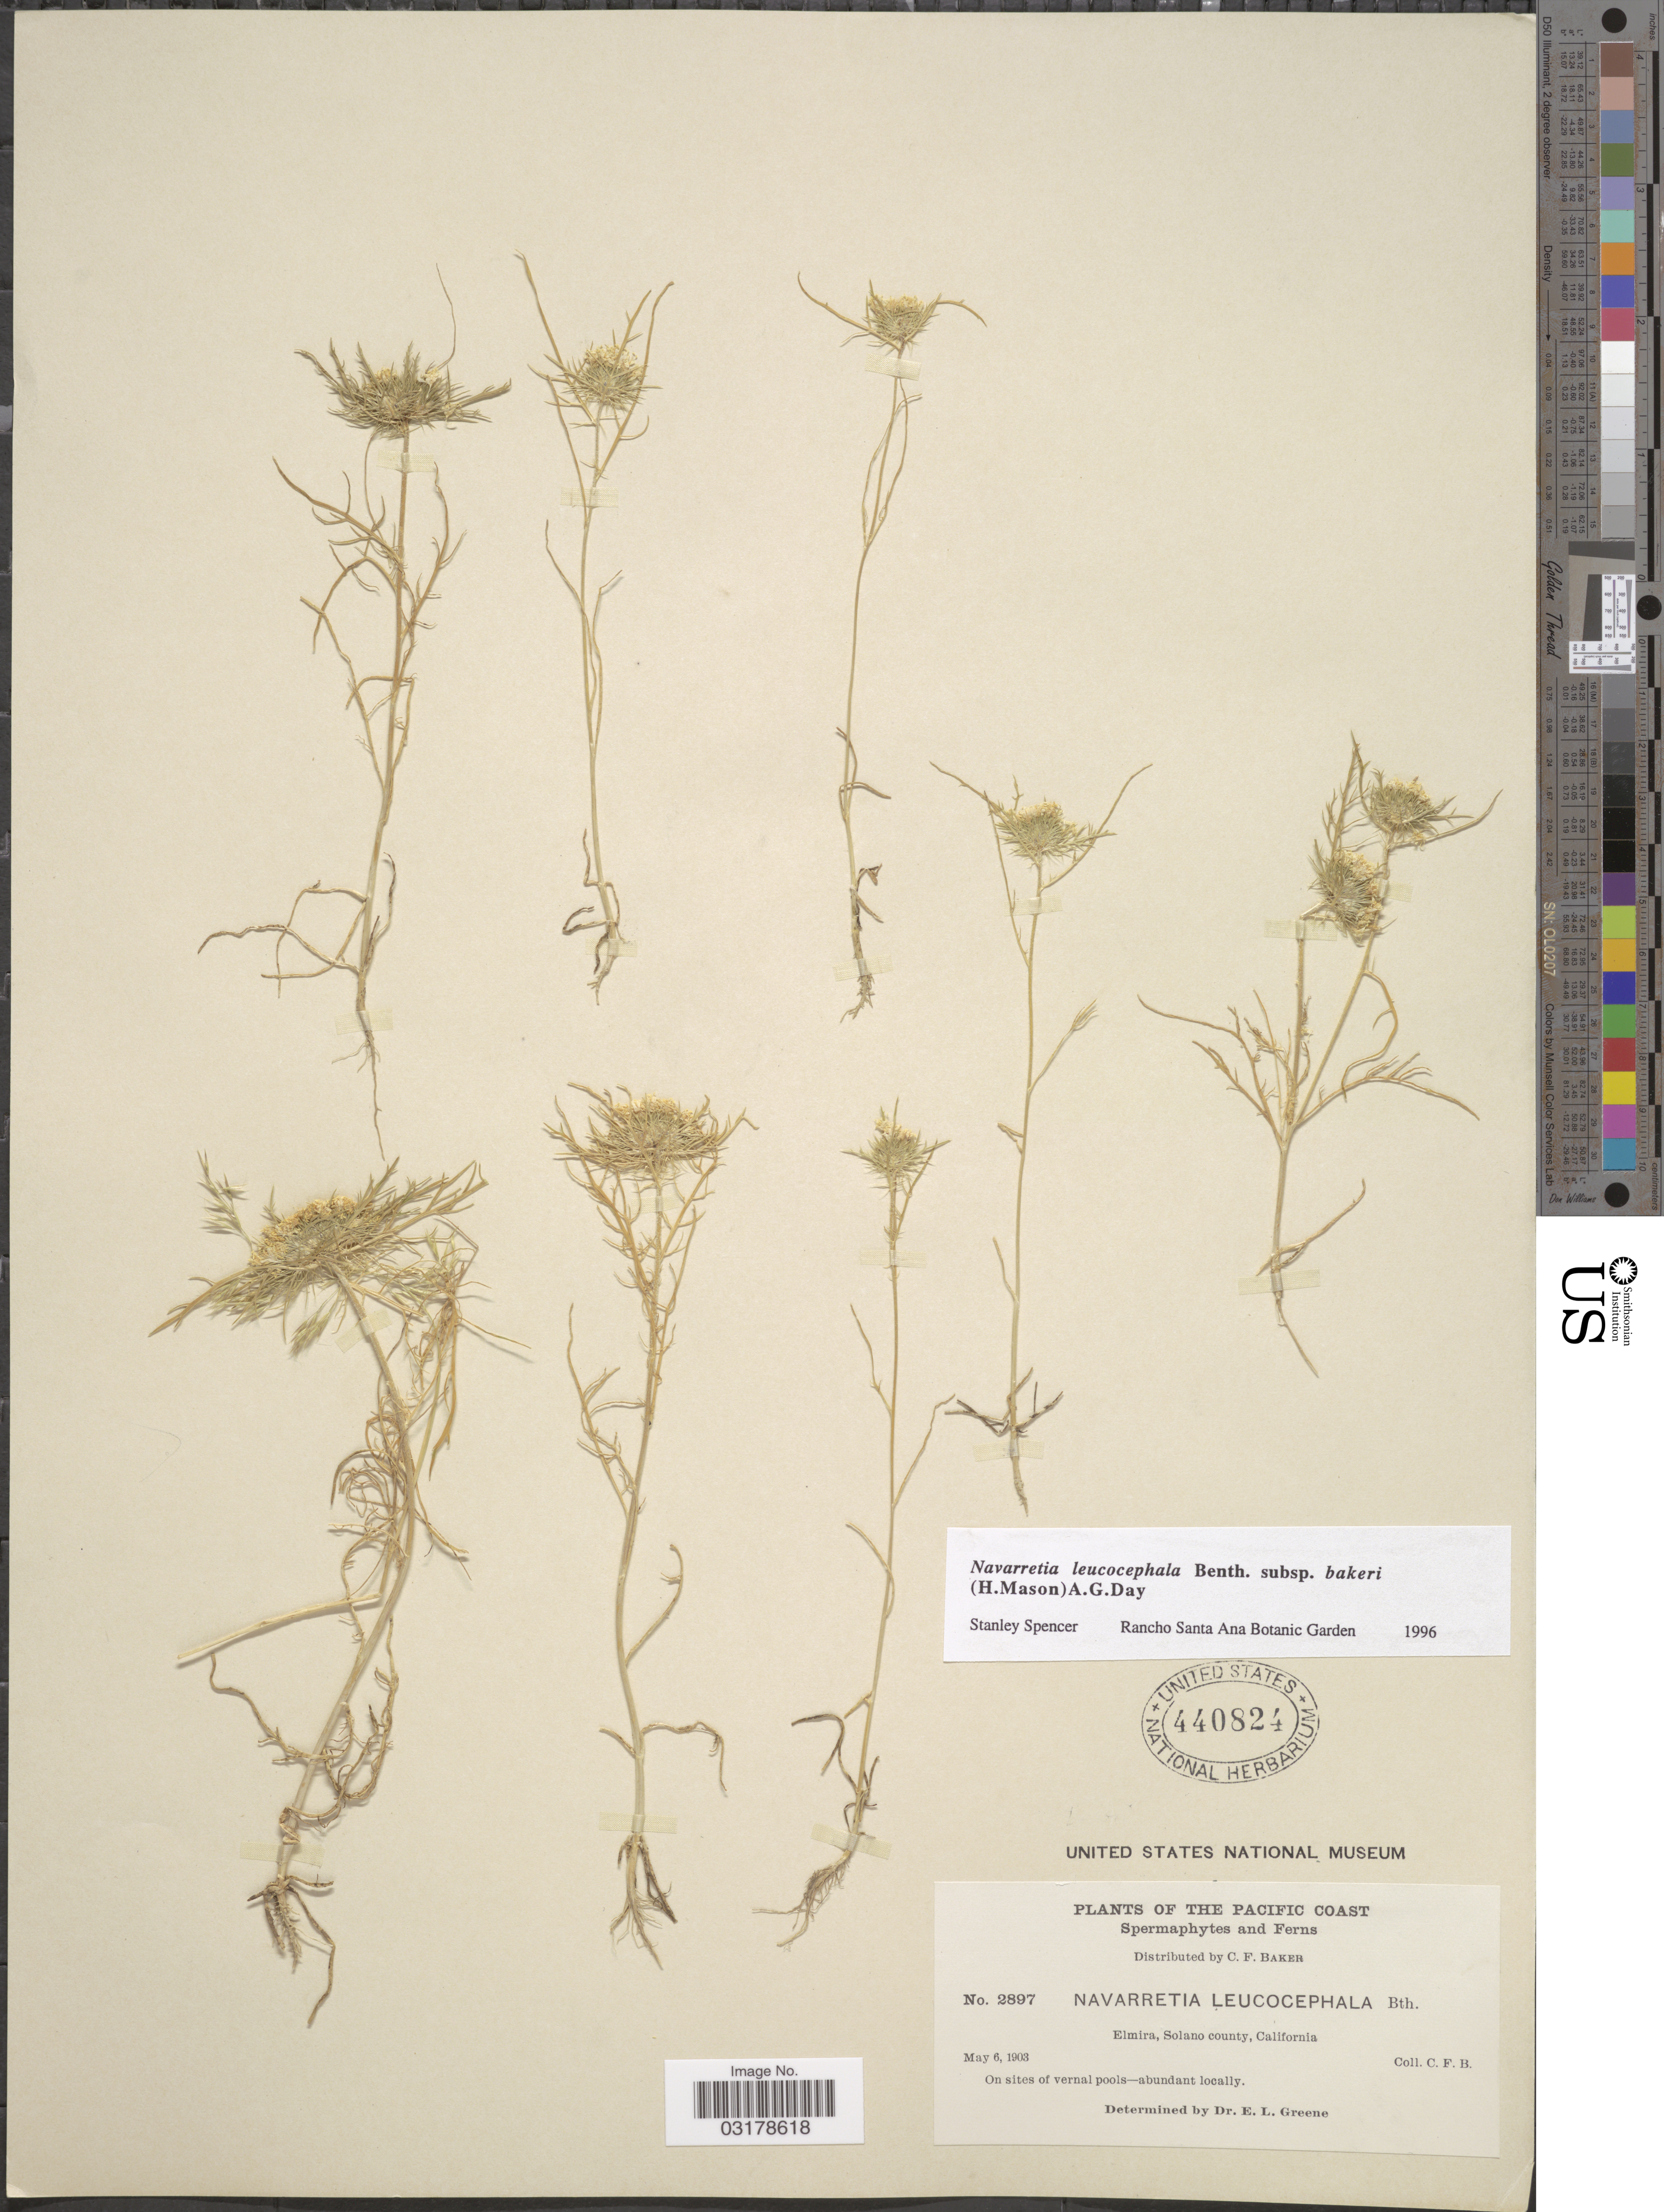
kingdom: Plantae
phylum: Tracheophyta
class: Magnoliopsida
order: Ericales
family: Polemoniaceae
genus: Navarretia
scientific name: Navarretia leucocephala subsp. bakeri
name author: (H. Mason) A.G. Day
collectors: C. F. Baker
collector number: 2897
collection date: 1903-05-06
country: United States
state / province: California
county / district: Solano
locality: The Pacific Coast. Elmira, Solano county.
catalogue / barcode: US 440824